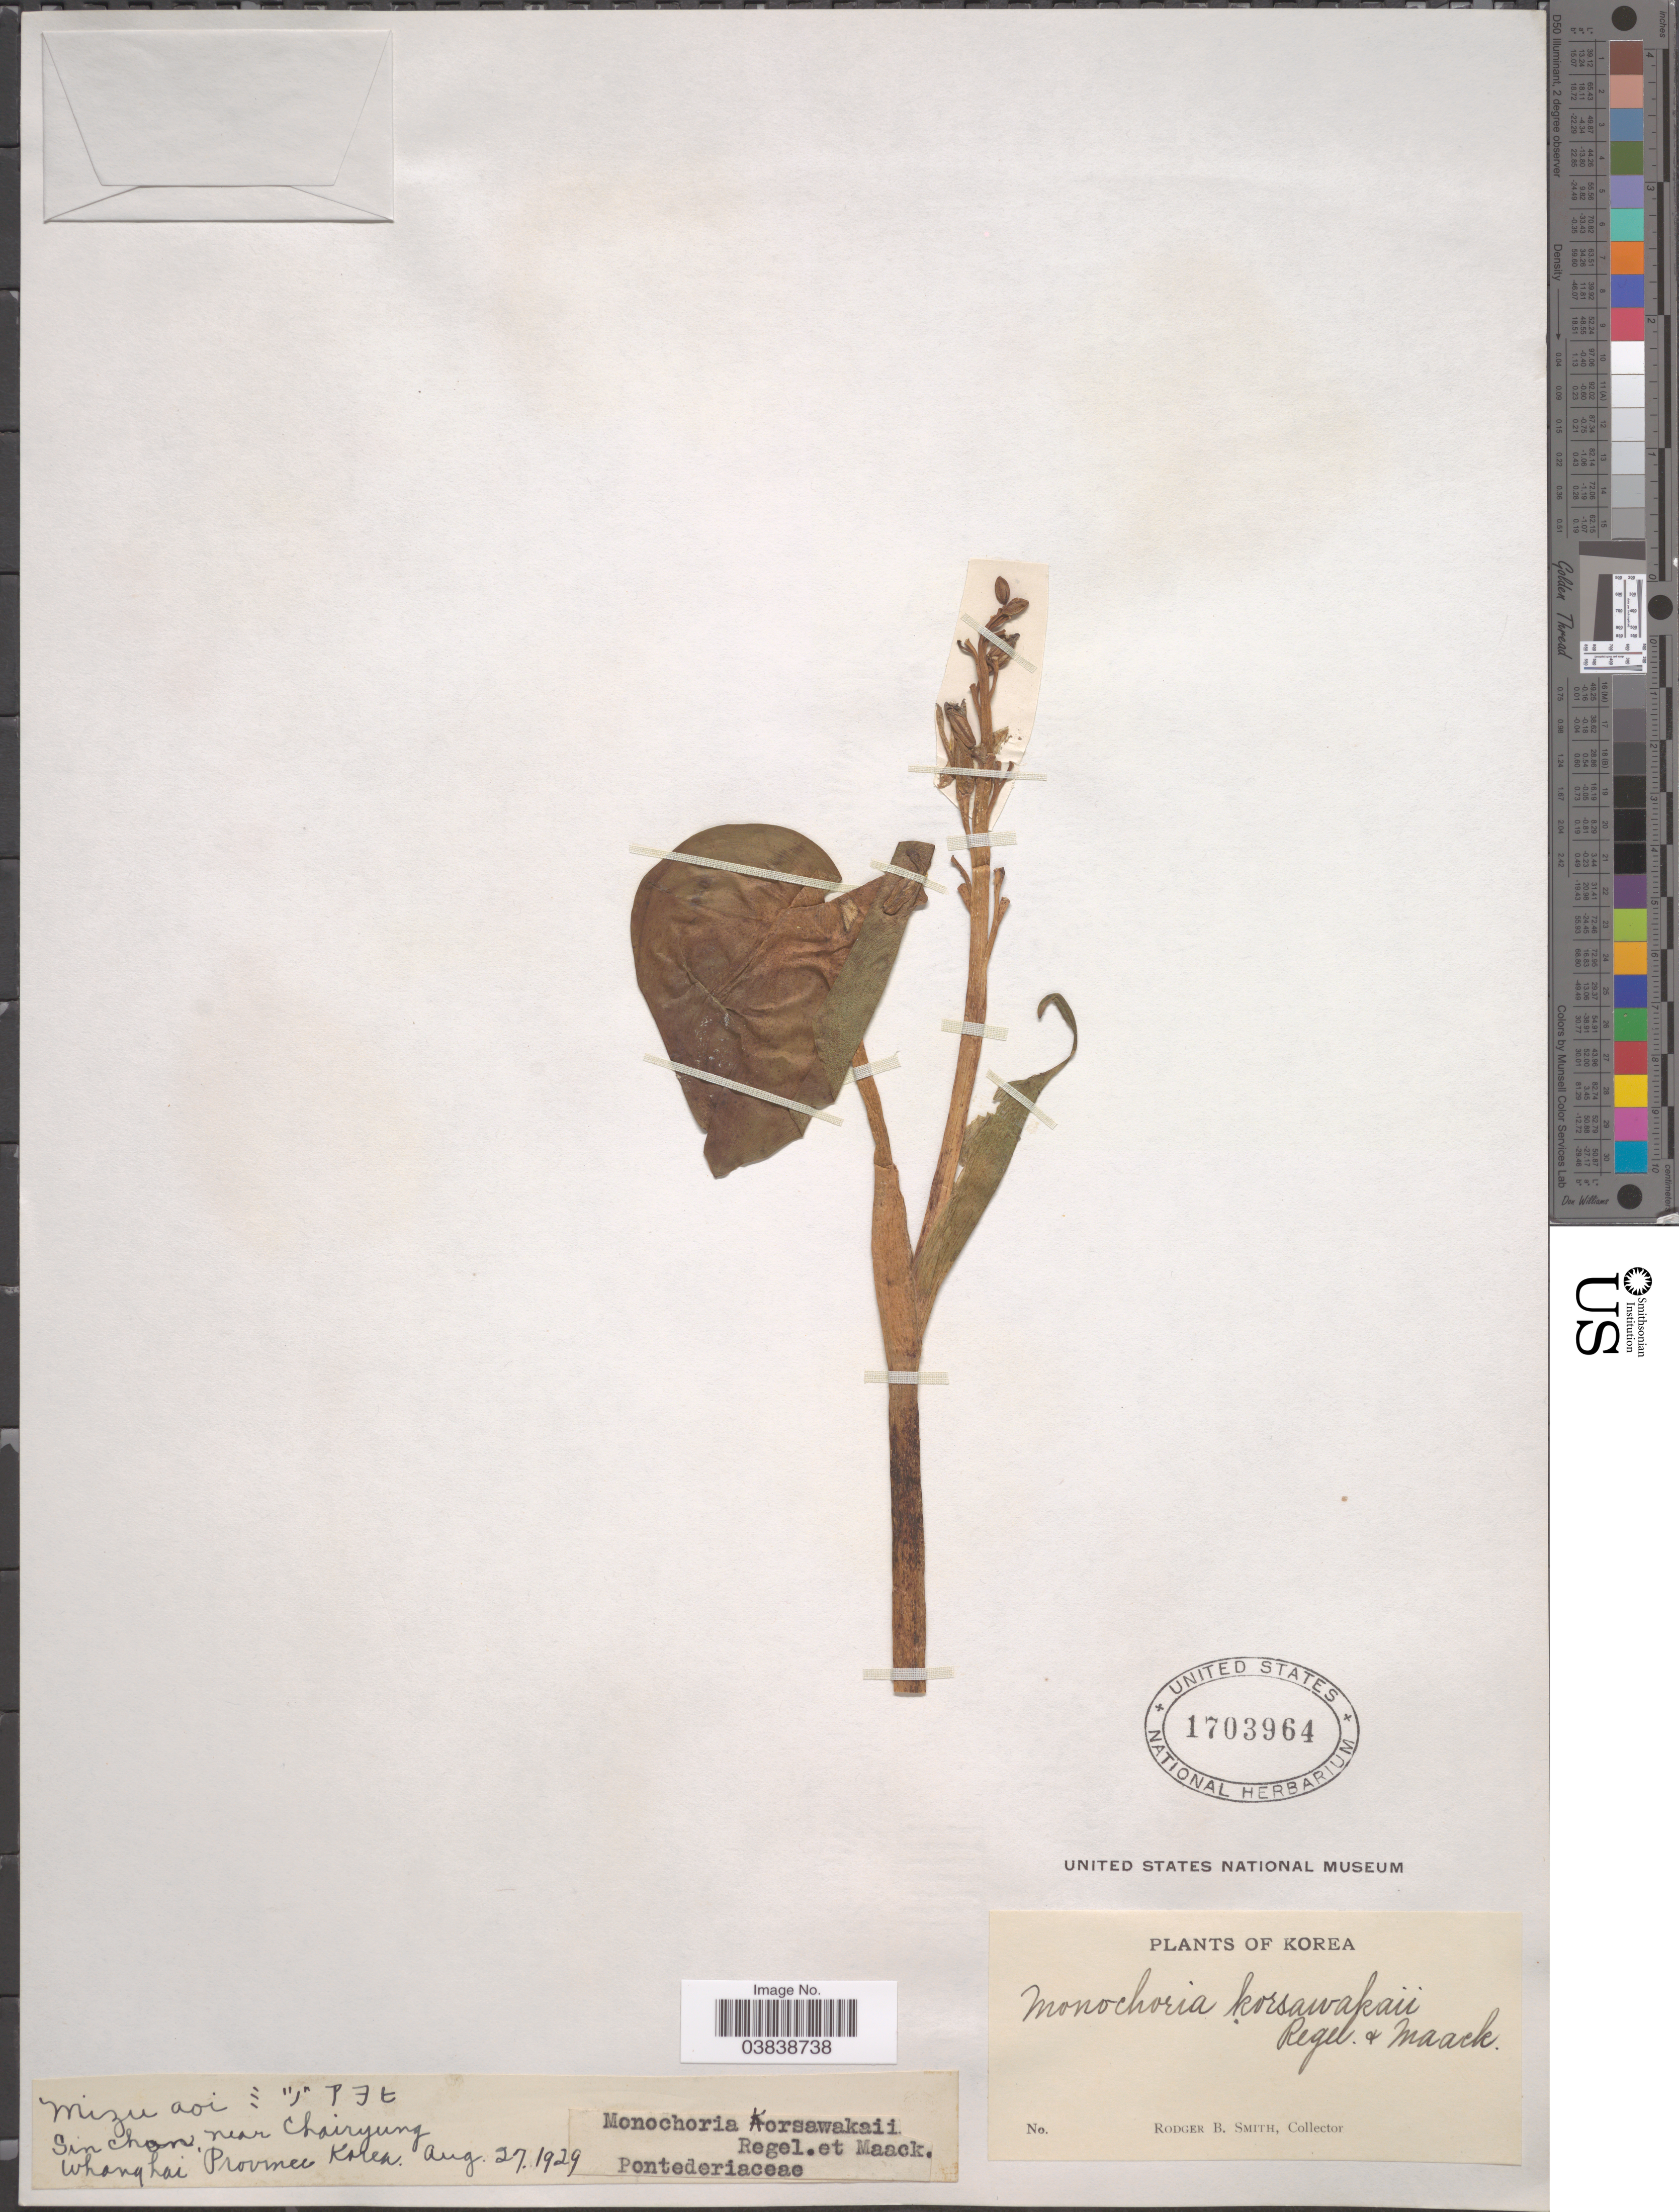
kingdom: Plantae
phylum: Tracheophyta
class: Liliopsida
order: Commelinales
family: Pontederiaceae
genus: Monochoria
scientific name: Monochoria korsakowii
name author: Regel & Maack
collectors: R. B. Smith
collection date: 1929-08-27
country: North Korea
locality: Korea. Sinchon near Chairyung. Whanghai Province.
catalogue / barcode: US 1703964